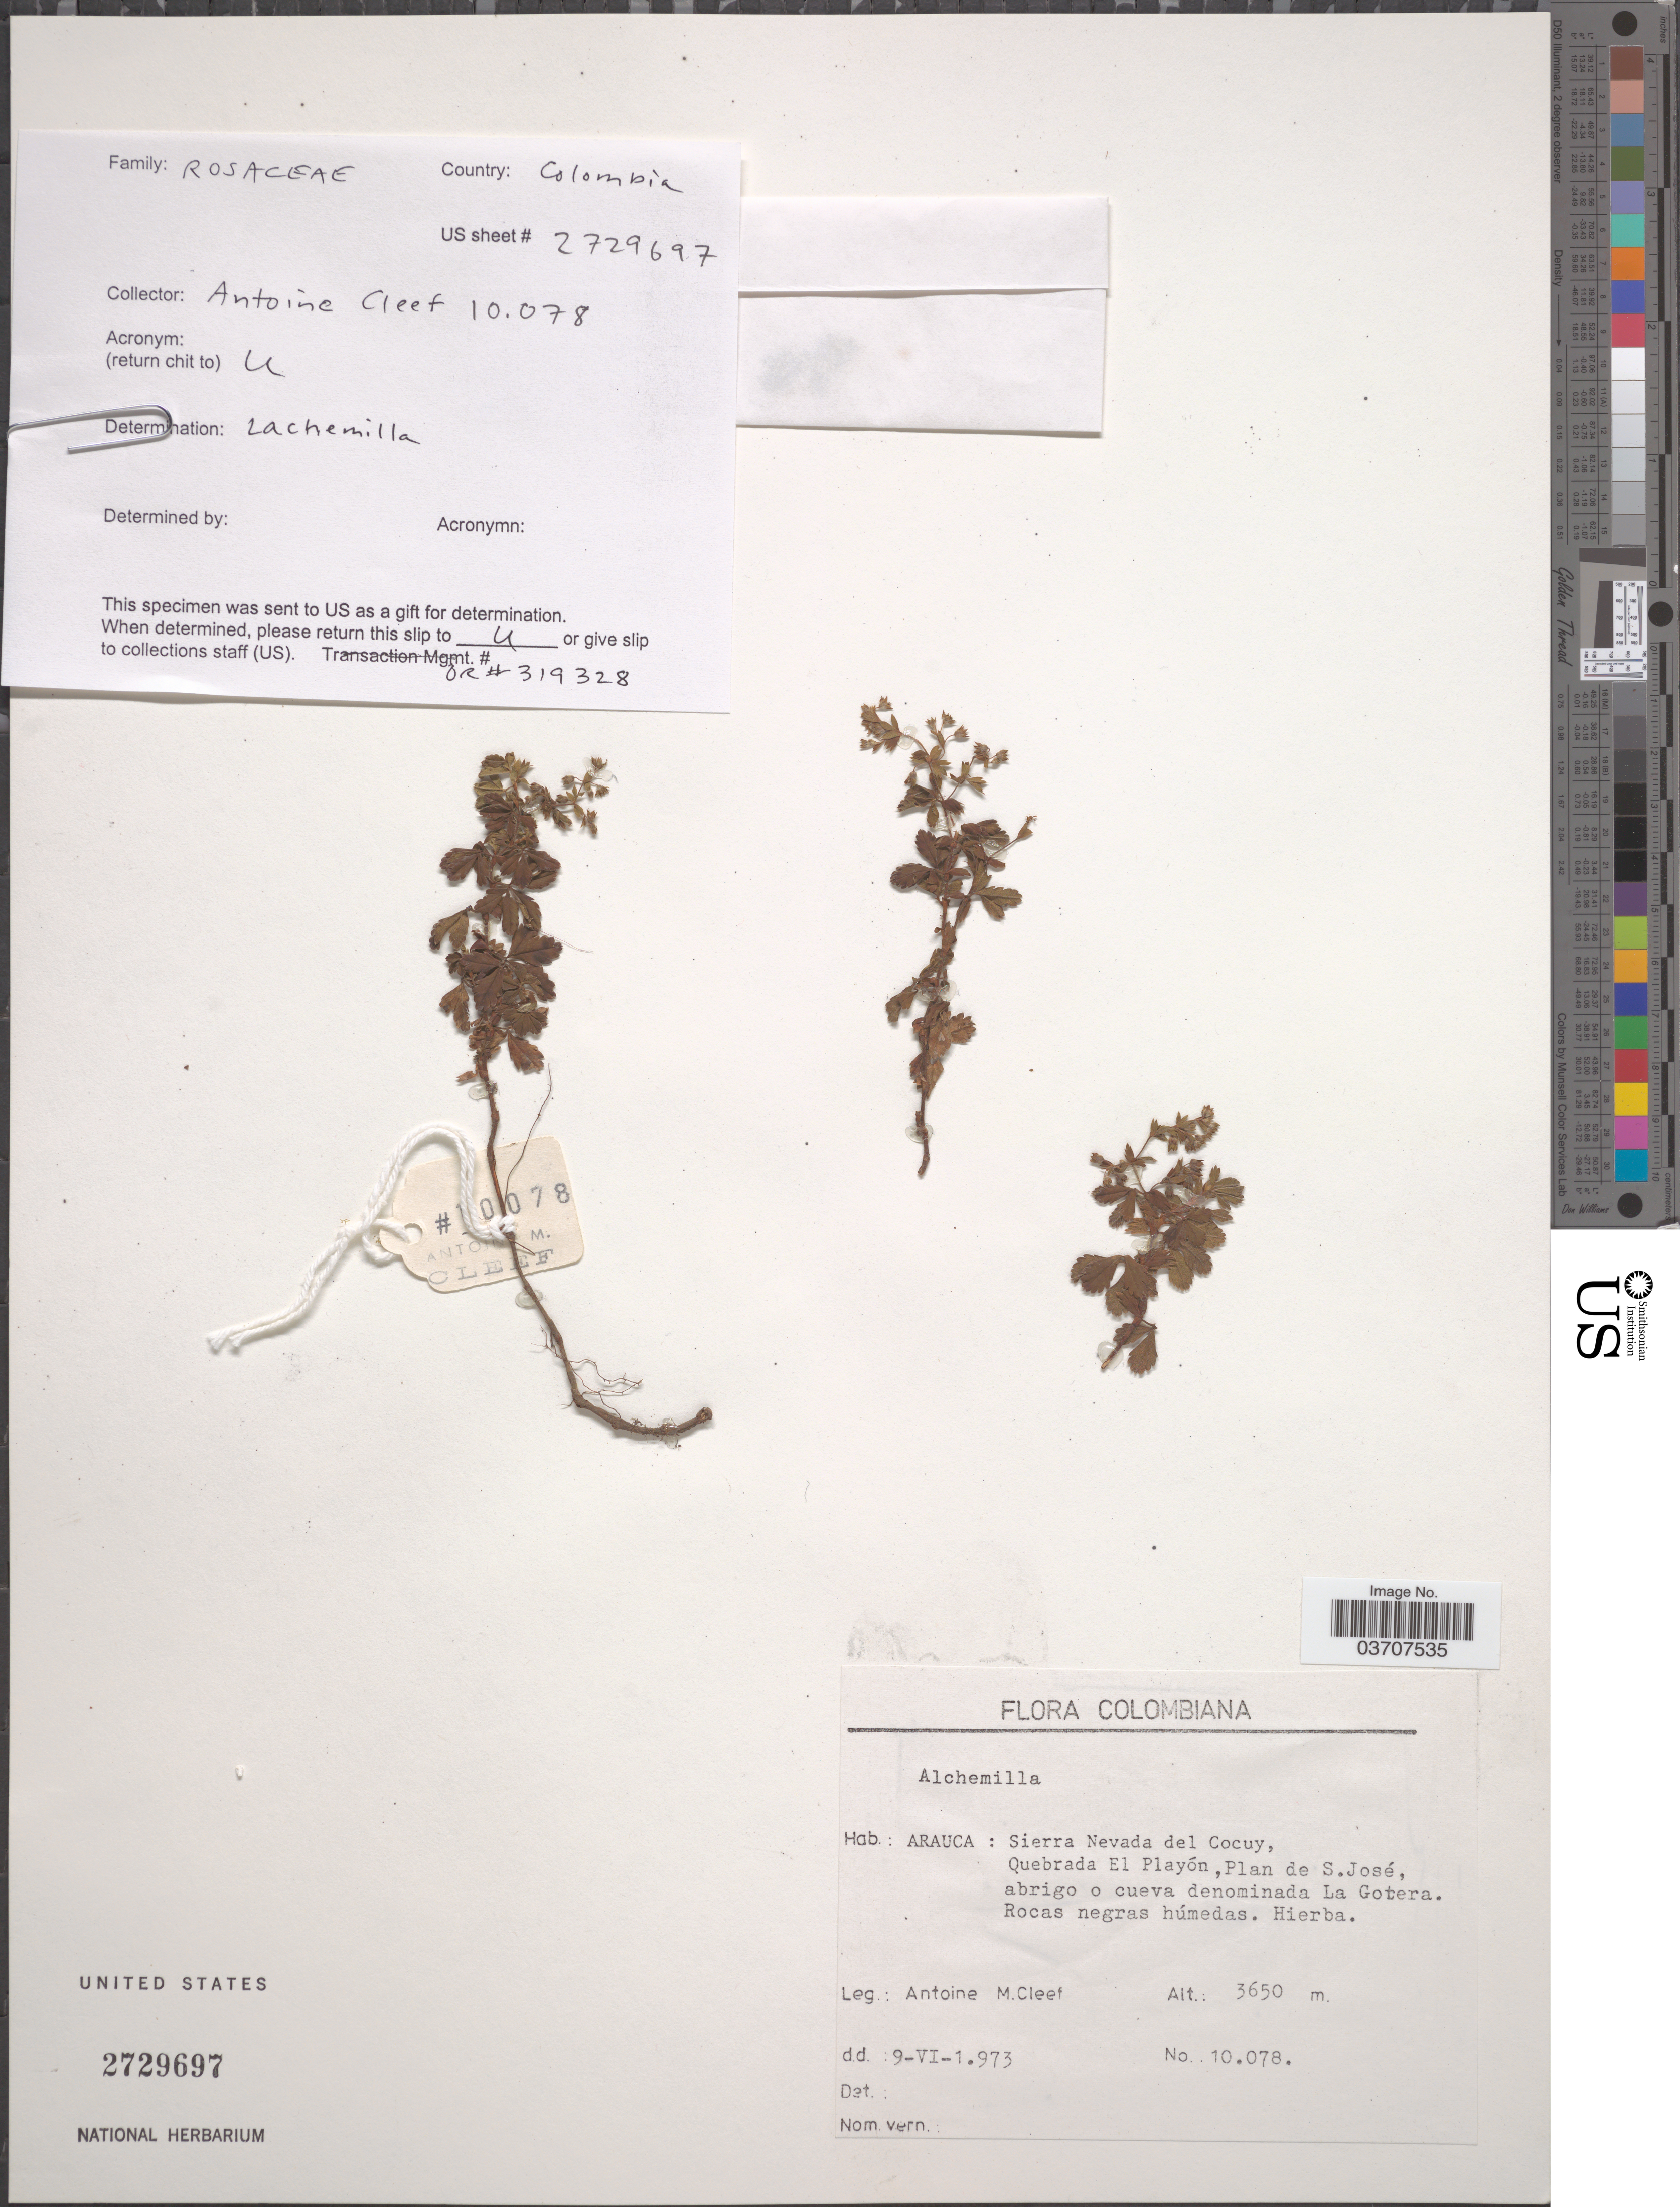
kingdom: Plantae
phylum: Tracheophyta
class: Magnoliopsida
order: Rosales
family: Rosaceae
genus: Lachemilla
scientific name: Lachemilla sp.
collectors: A. M. Cleef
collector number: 10078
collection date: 1973-06-09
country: Colombia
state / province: Arauca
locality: Sierra Nevada del Cocuy, Quebrada El Playón, Plan de S. José, abrigo o cueva denominada La Gotera.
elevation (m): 3650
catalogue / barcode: US 2729697